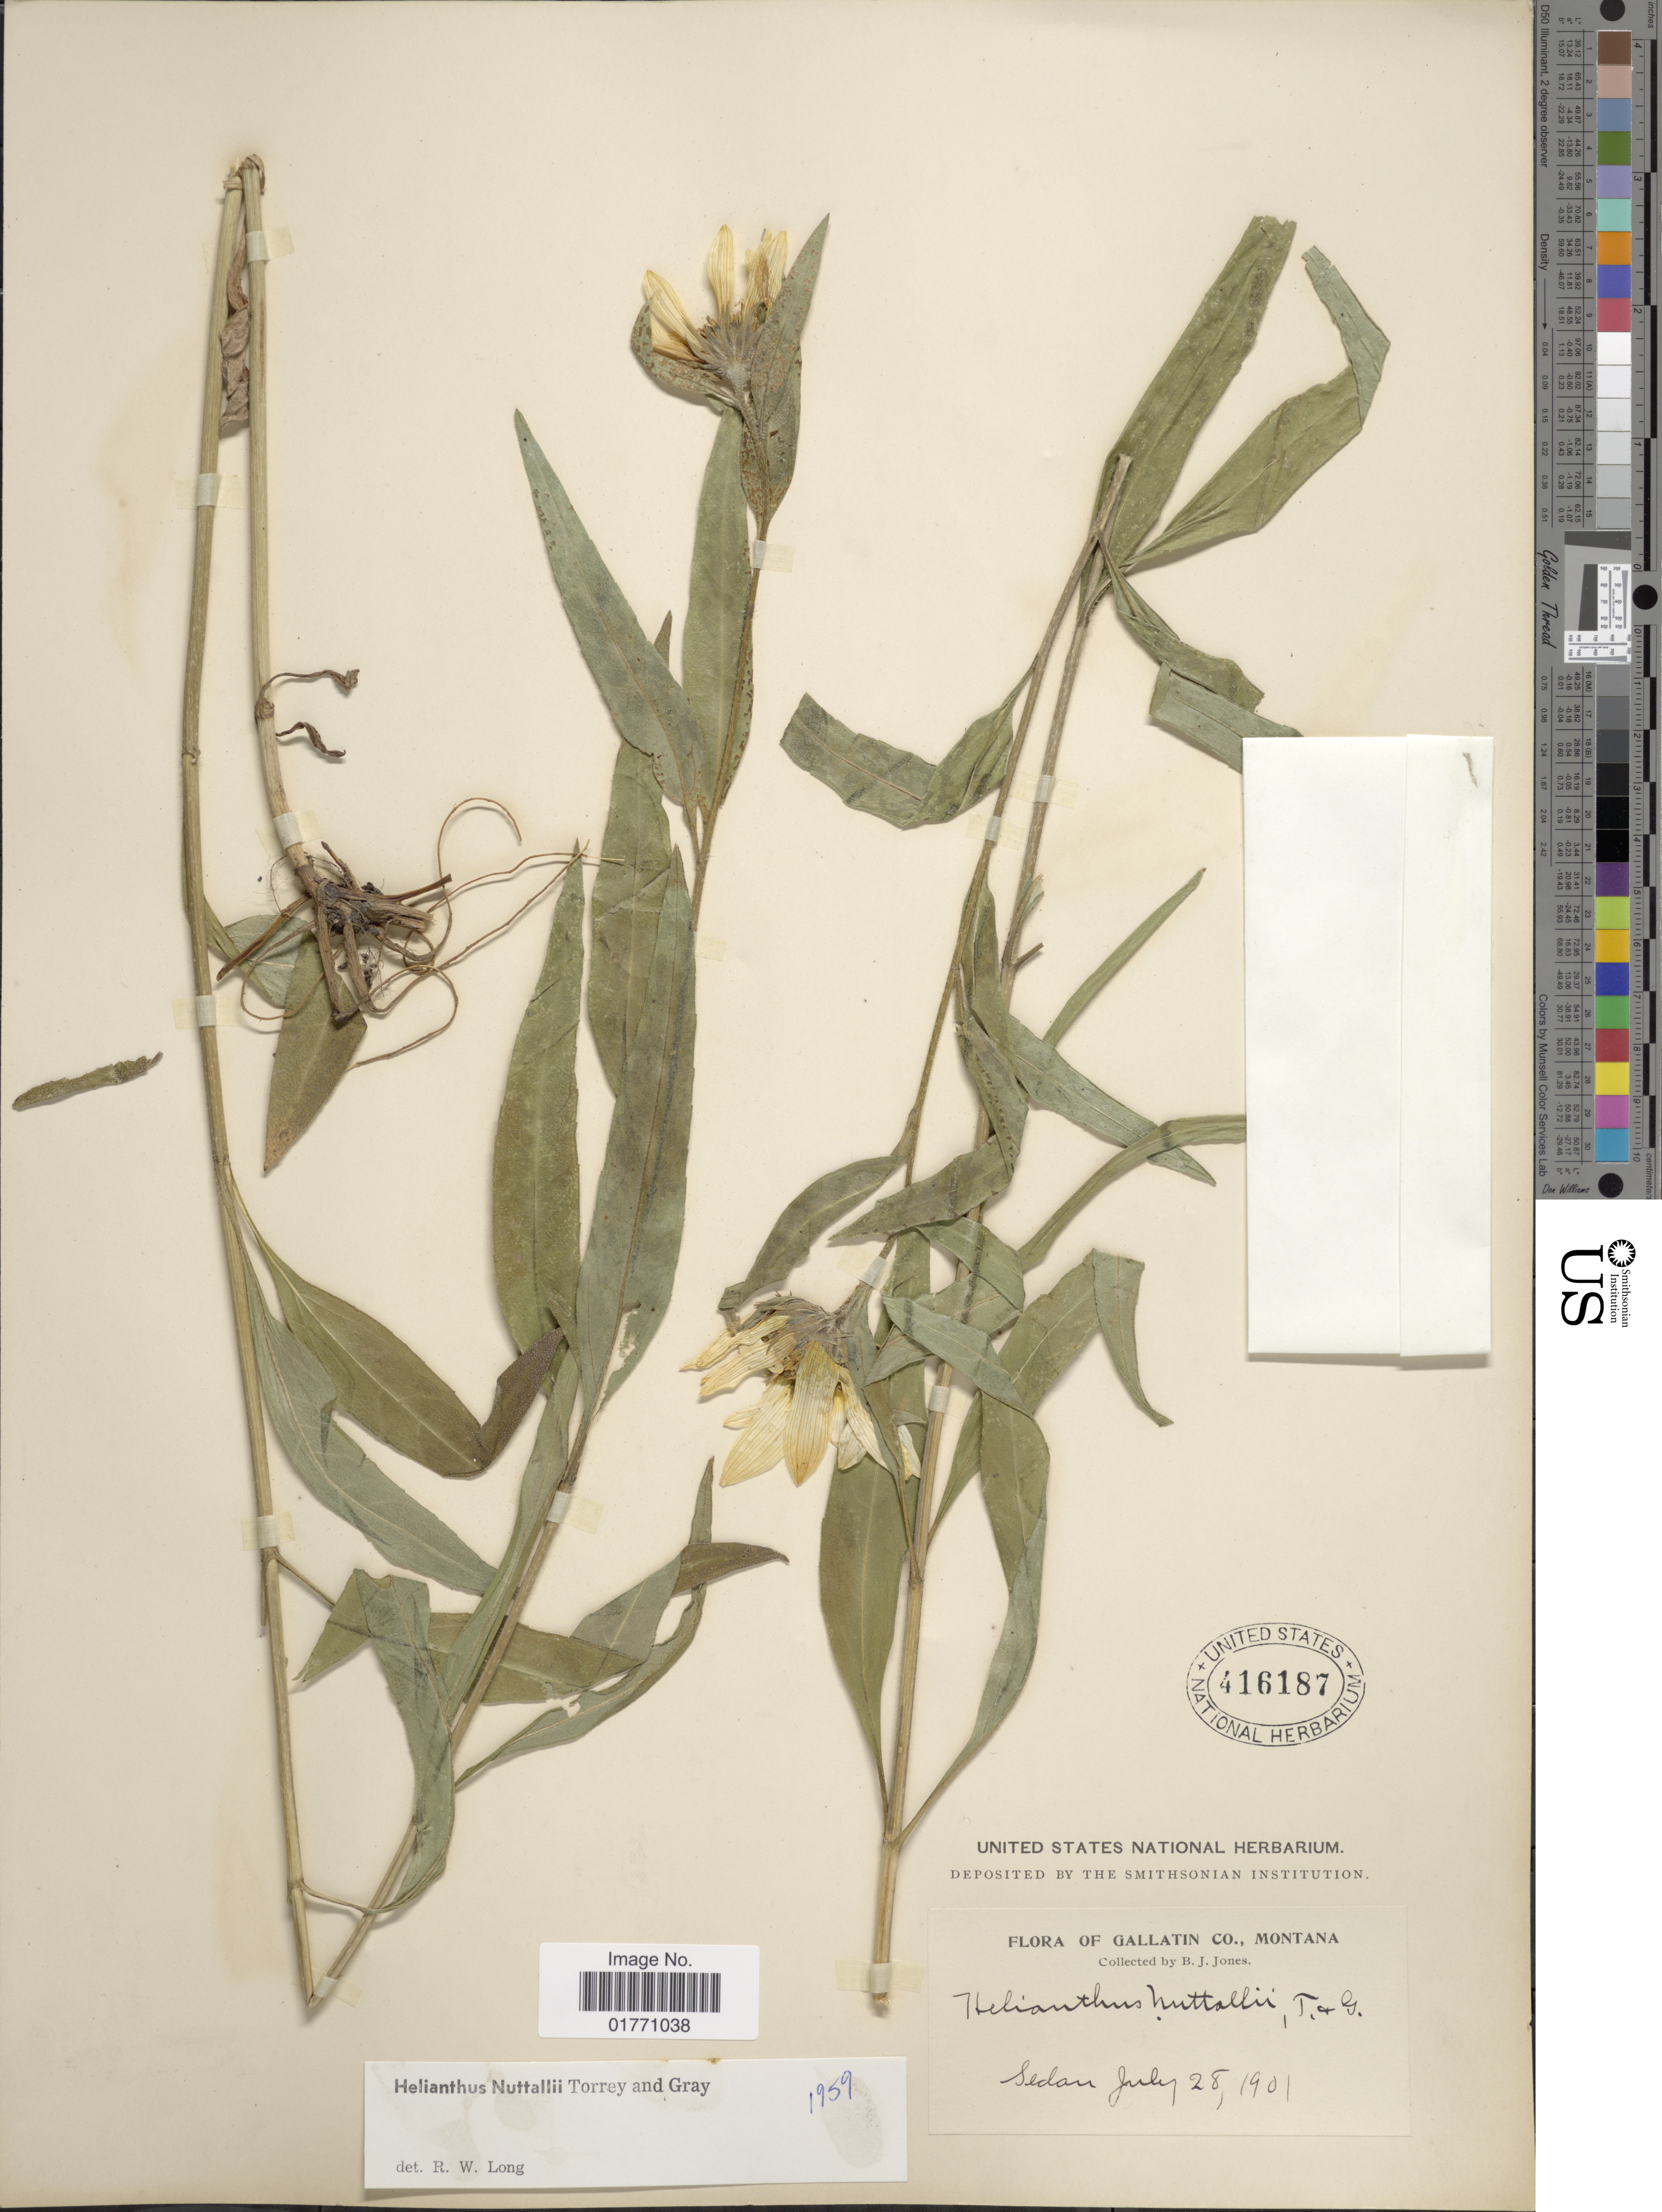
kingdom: Plantae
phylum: Tracheophyta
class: Magnoliopsida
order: Asterales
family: Asteraceae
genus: Helianthus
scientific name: Helianthus nuttallii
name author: Torr. & A. Gray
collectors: B. Jones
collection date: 1901-07-28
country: United States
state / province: Montana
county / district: Gallatin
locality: Sedan.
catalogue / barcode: US 416187